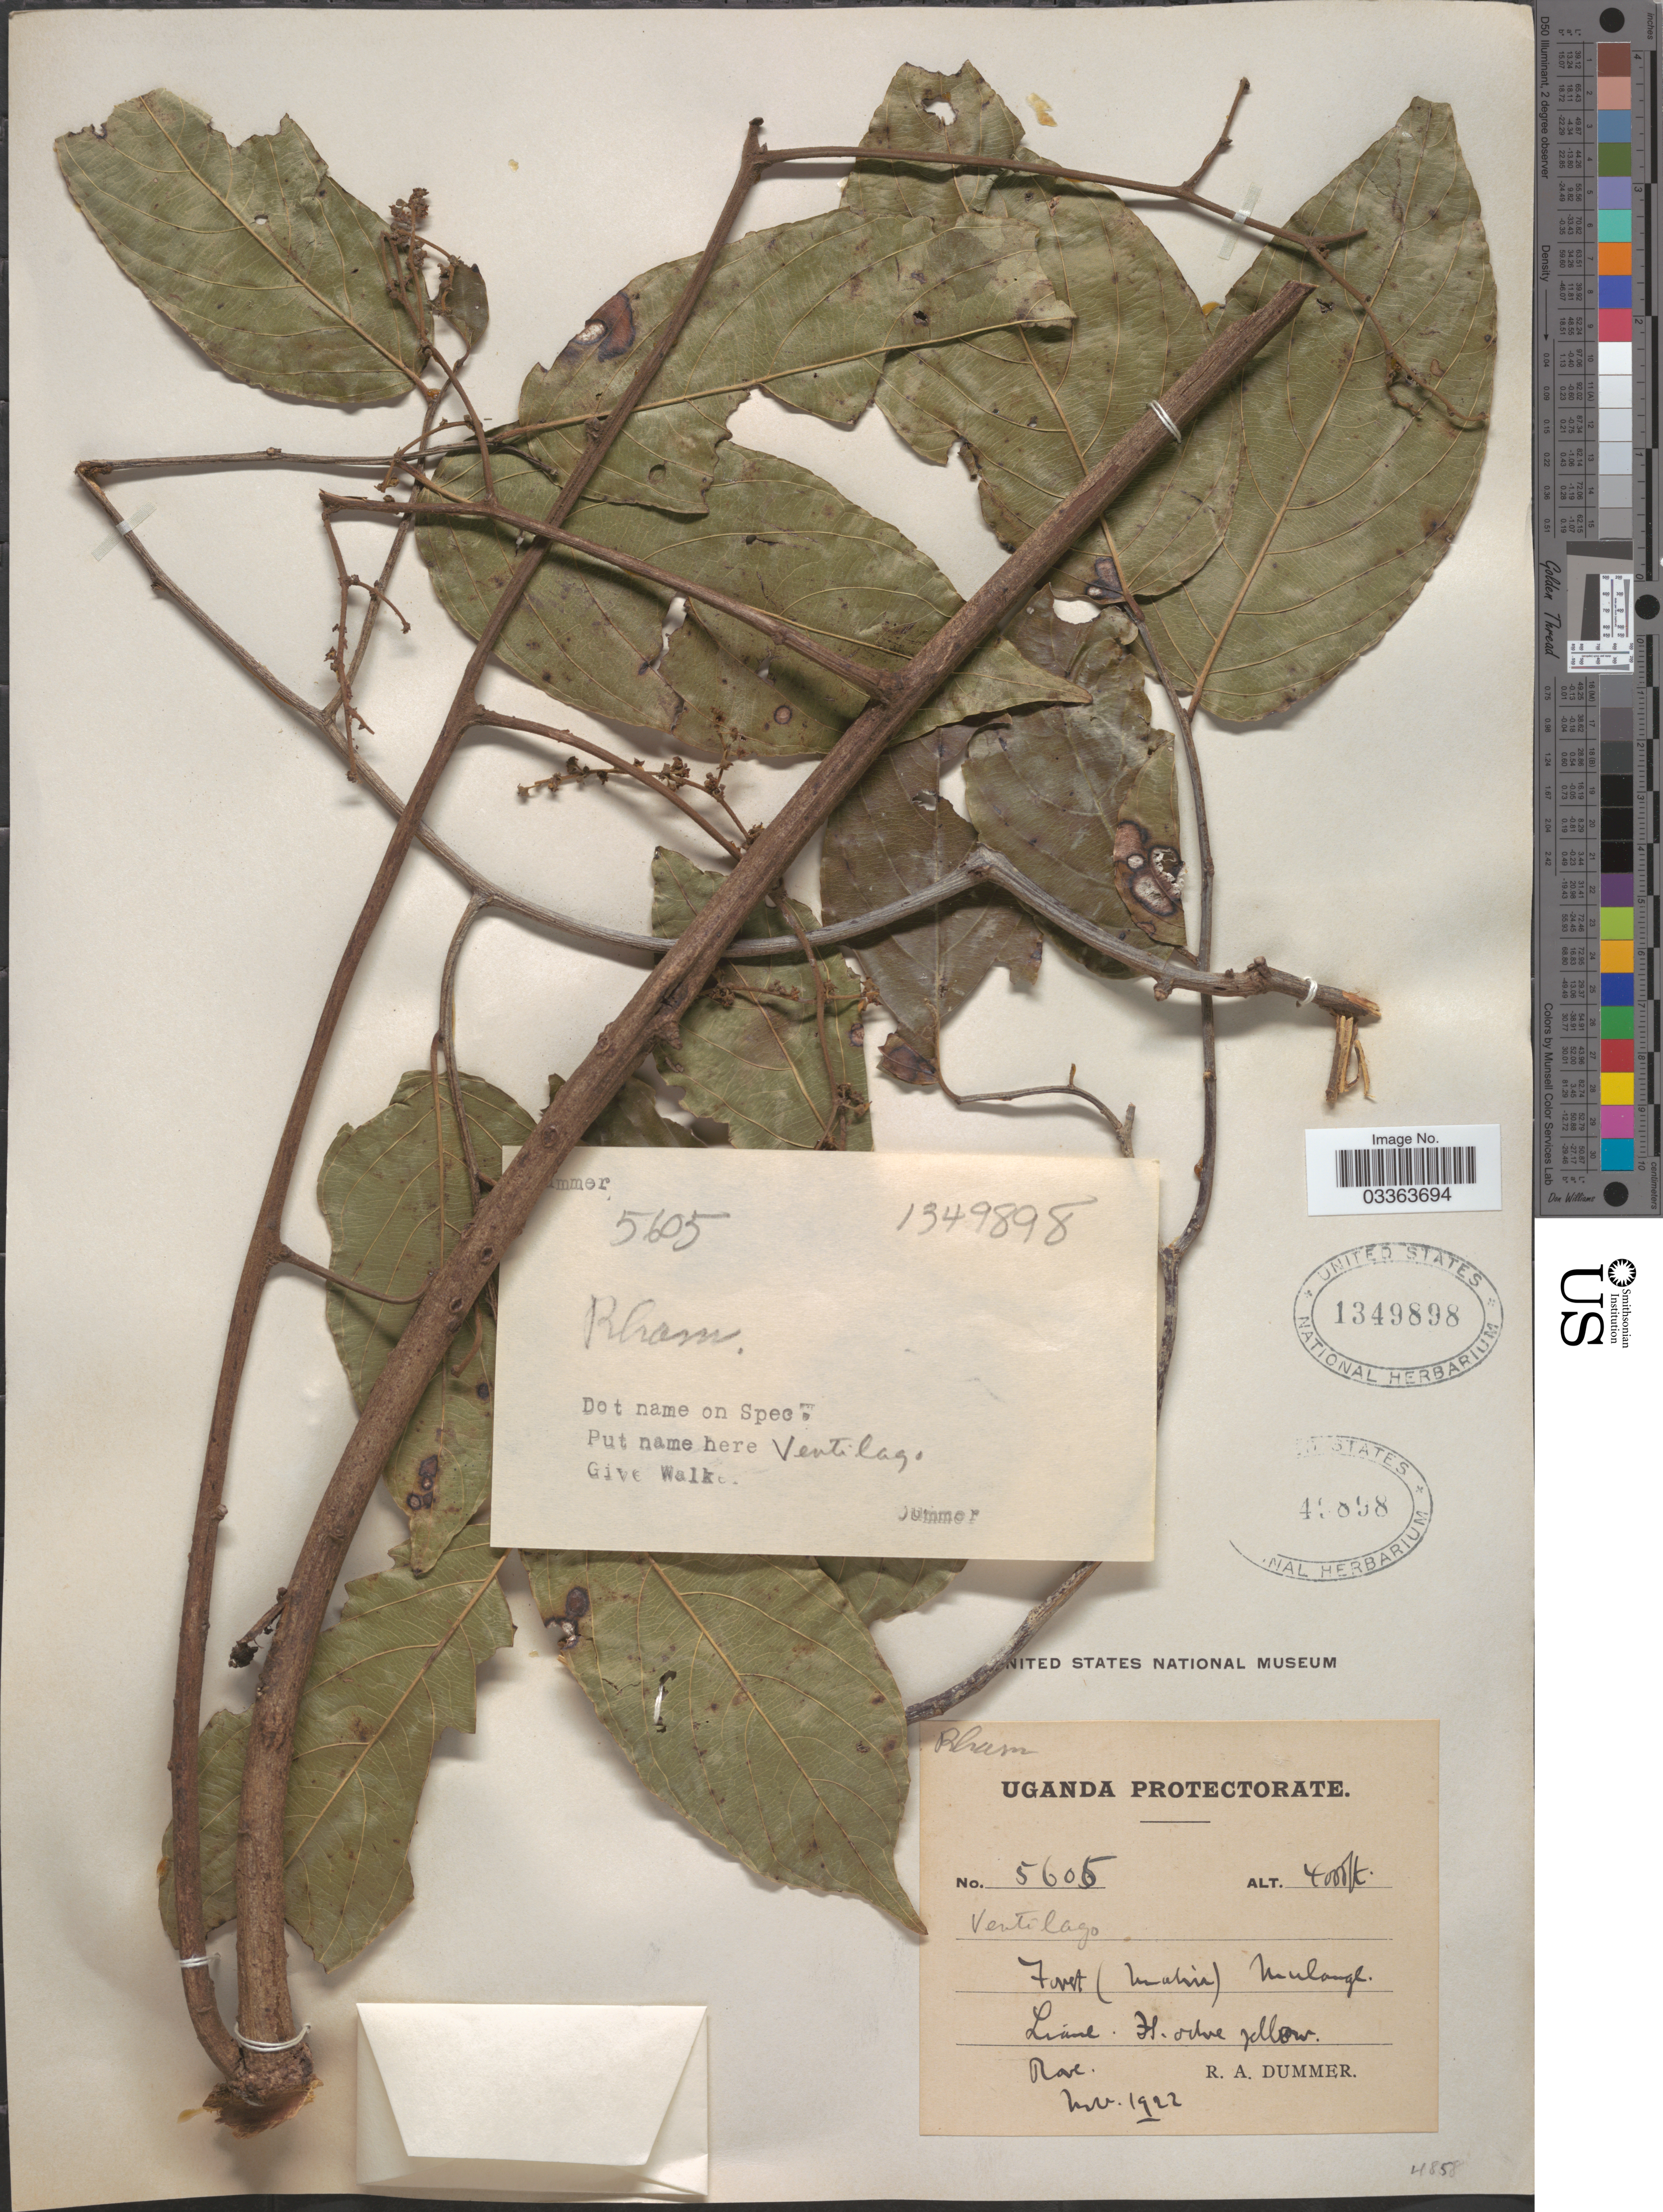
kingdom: Plantae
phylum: Tracheophyta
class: Magnoliopsida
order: Rosales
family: Rhamnaceae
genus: Ventilago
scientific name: Ventilago sp.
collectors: R. Dümmer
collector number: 5605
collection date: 1922-11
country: Uganda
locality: Uganda Protectorate. Forest (Mabira) Mulange.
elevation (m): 1219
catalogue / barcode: US 1349898